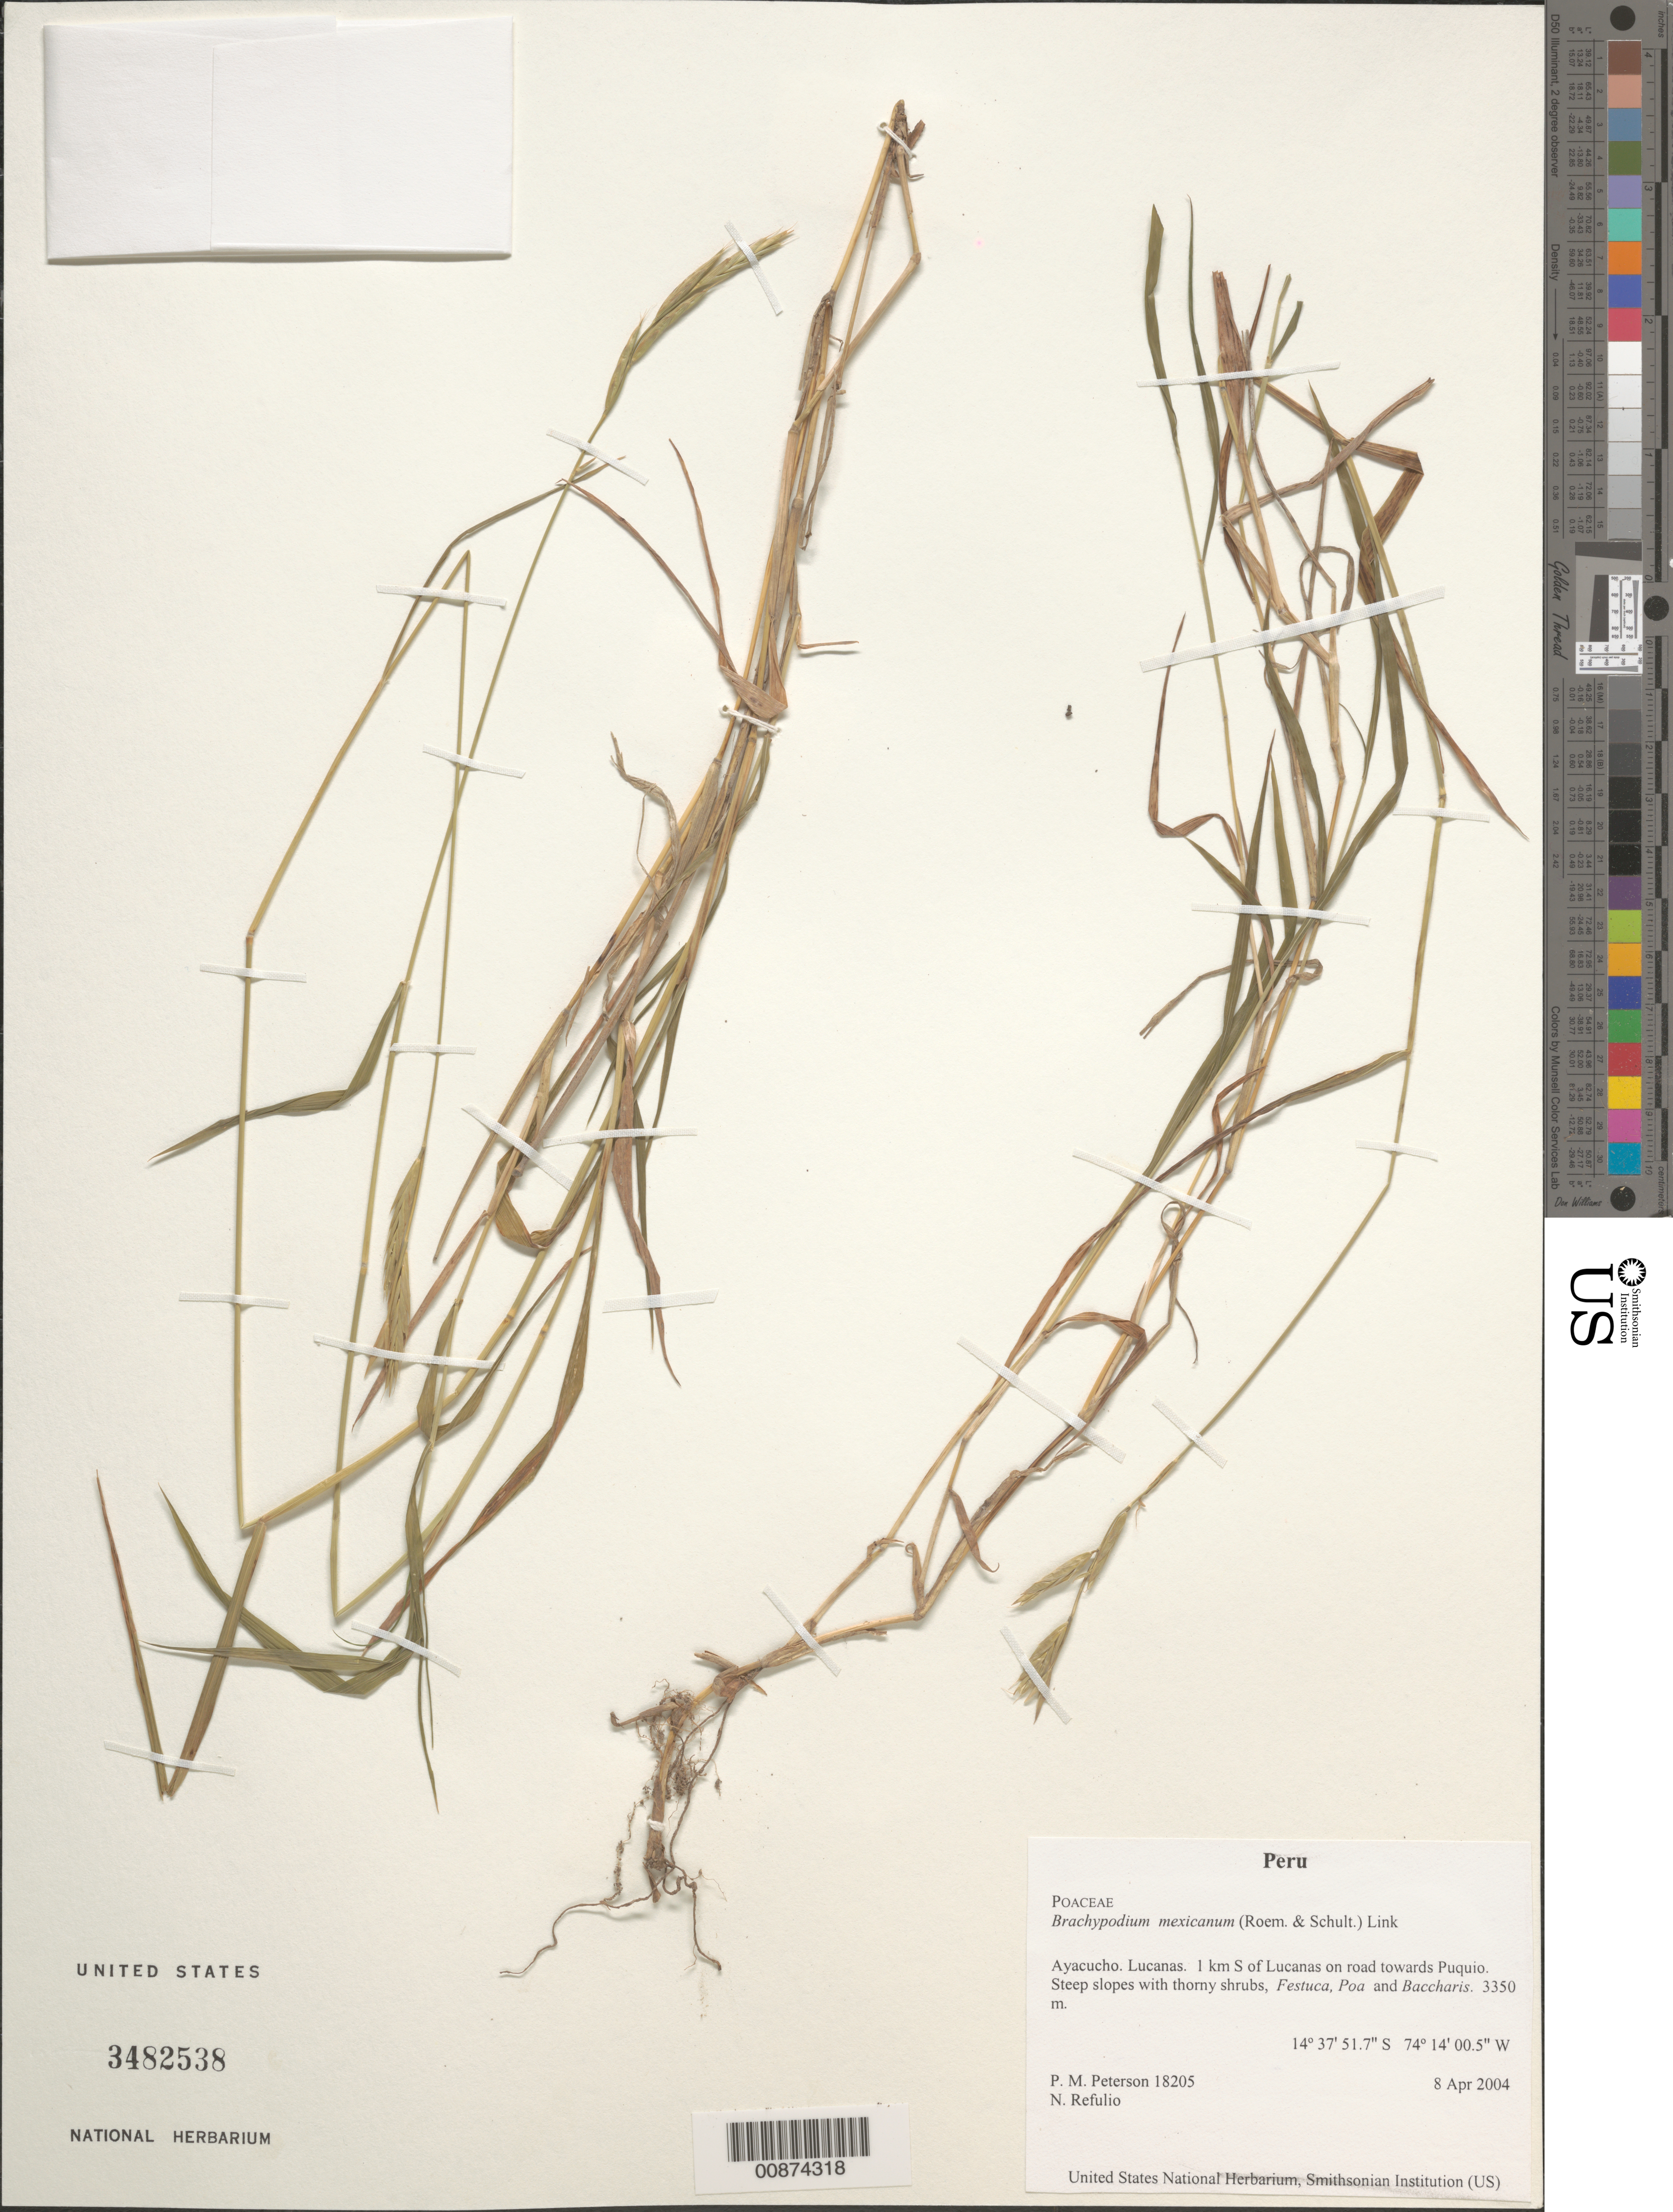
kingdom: Plantae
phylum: Tracheophyta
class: Liliopsida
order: Poales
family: Poaceae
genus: Brachypodium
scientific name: Brachypodium mexicanum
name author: (Roem. & Schult.) Link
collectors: P. M. Peterson & N. Refulio-Rodríguez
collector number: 18205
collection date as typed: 08 Apr 2004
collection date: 2004-04-08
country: Peru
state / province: Ayacucho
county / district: Lucanas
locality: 1 km S of Lucanas on road towards Puquio. Steep slopes with thorny shrubs, Festuca, Poa and Baccharis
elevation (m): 3350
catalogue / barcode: US 3482538